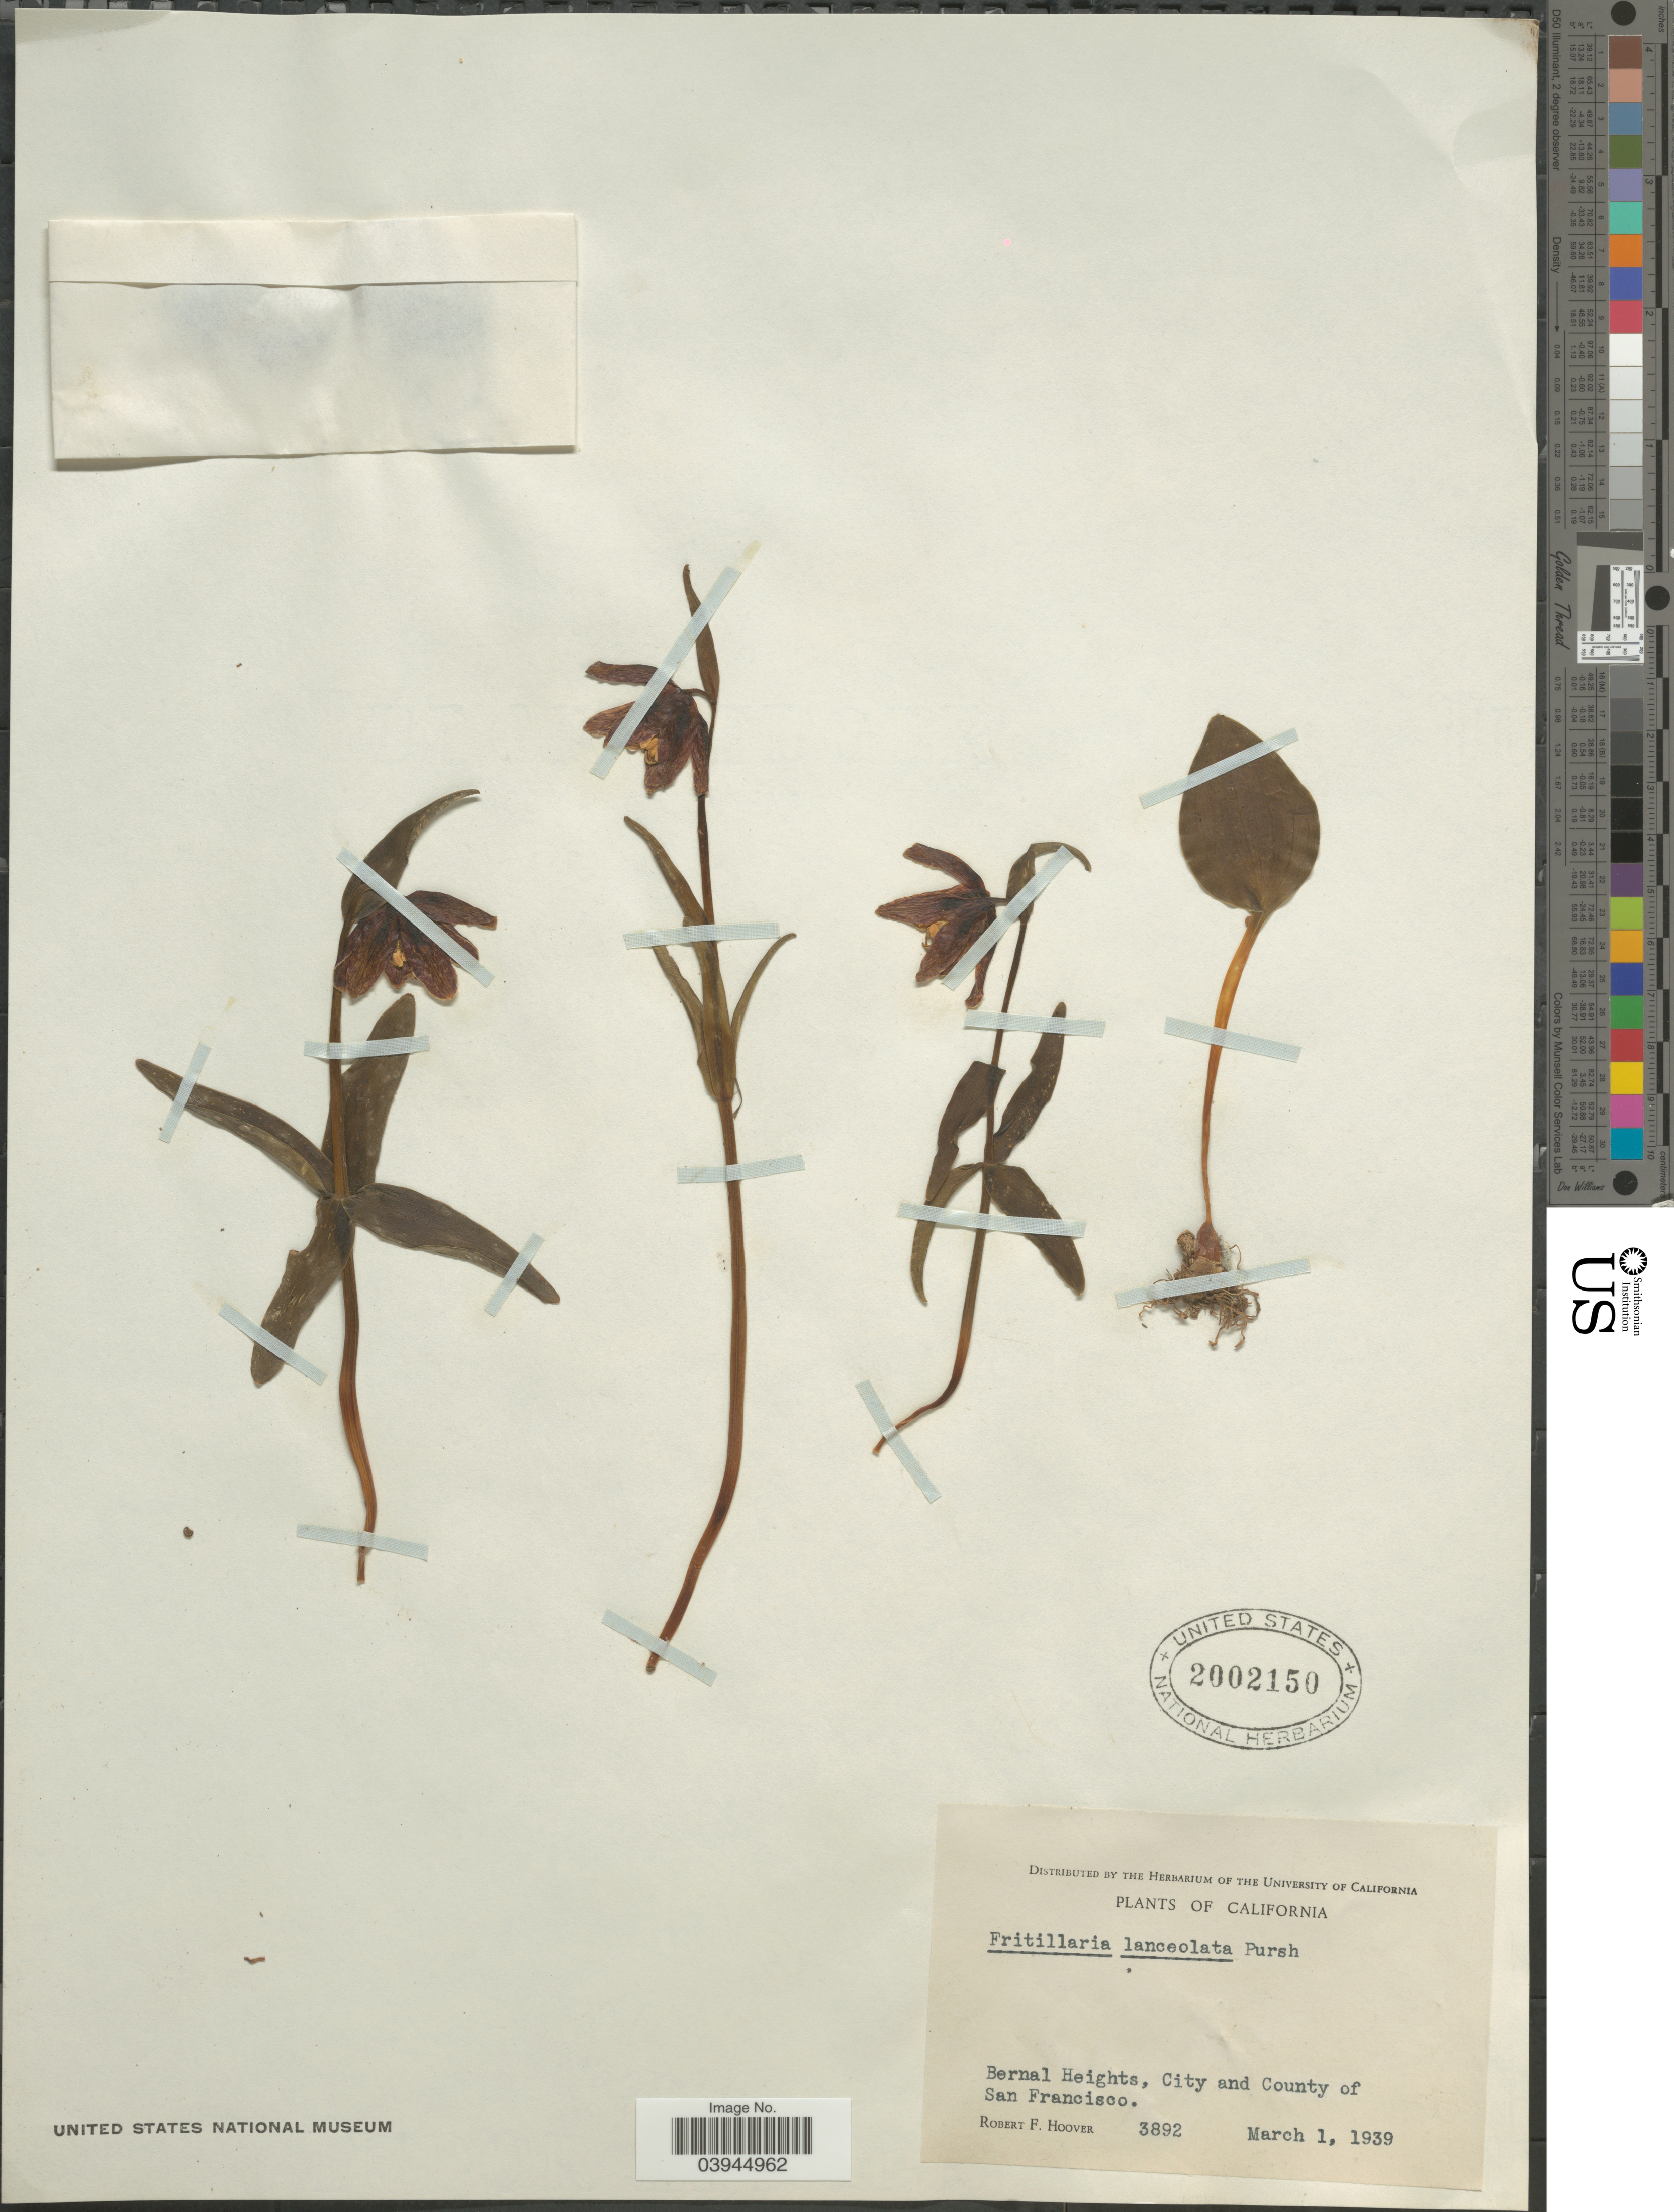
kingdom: Plantae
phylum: Tracheophyta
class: Liliopsida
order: Liliales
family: Liliaceae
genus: Fritillaria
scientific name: Fritillaria affinis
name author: (Schult. & Schult. f.) Sealy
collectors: R. F. Hoover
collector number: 3892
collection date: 1939-03-01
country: United States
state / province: California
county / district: San Francisco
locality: Bernal Heights, City and County of San Francisco.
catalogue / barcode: US 2002150